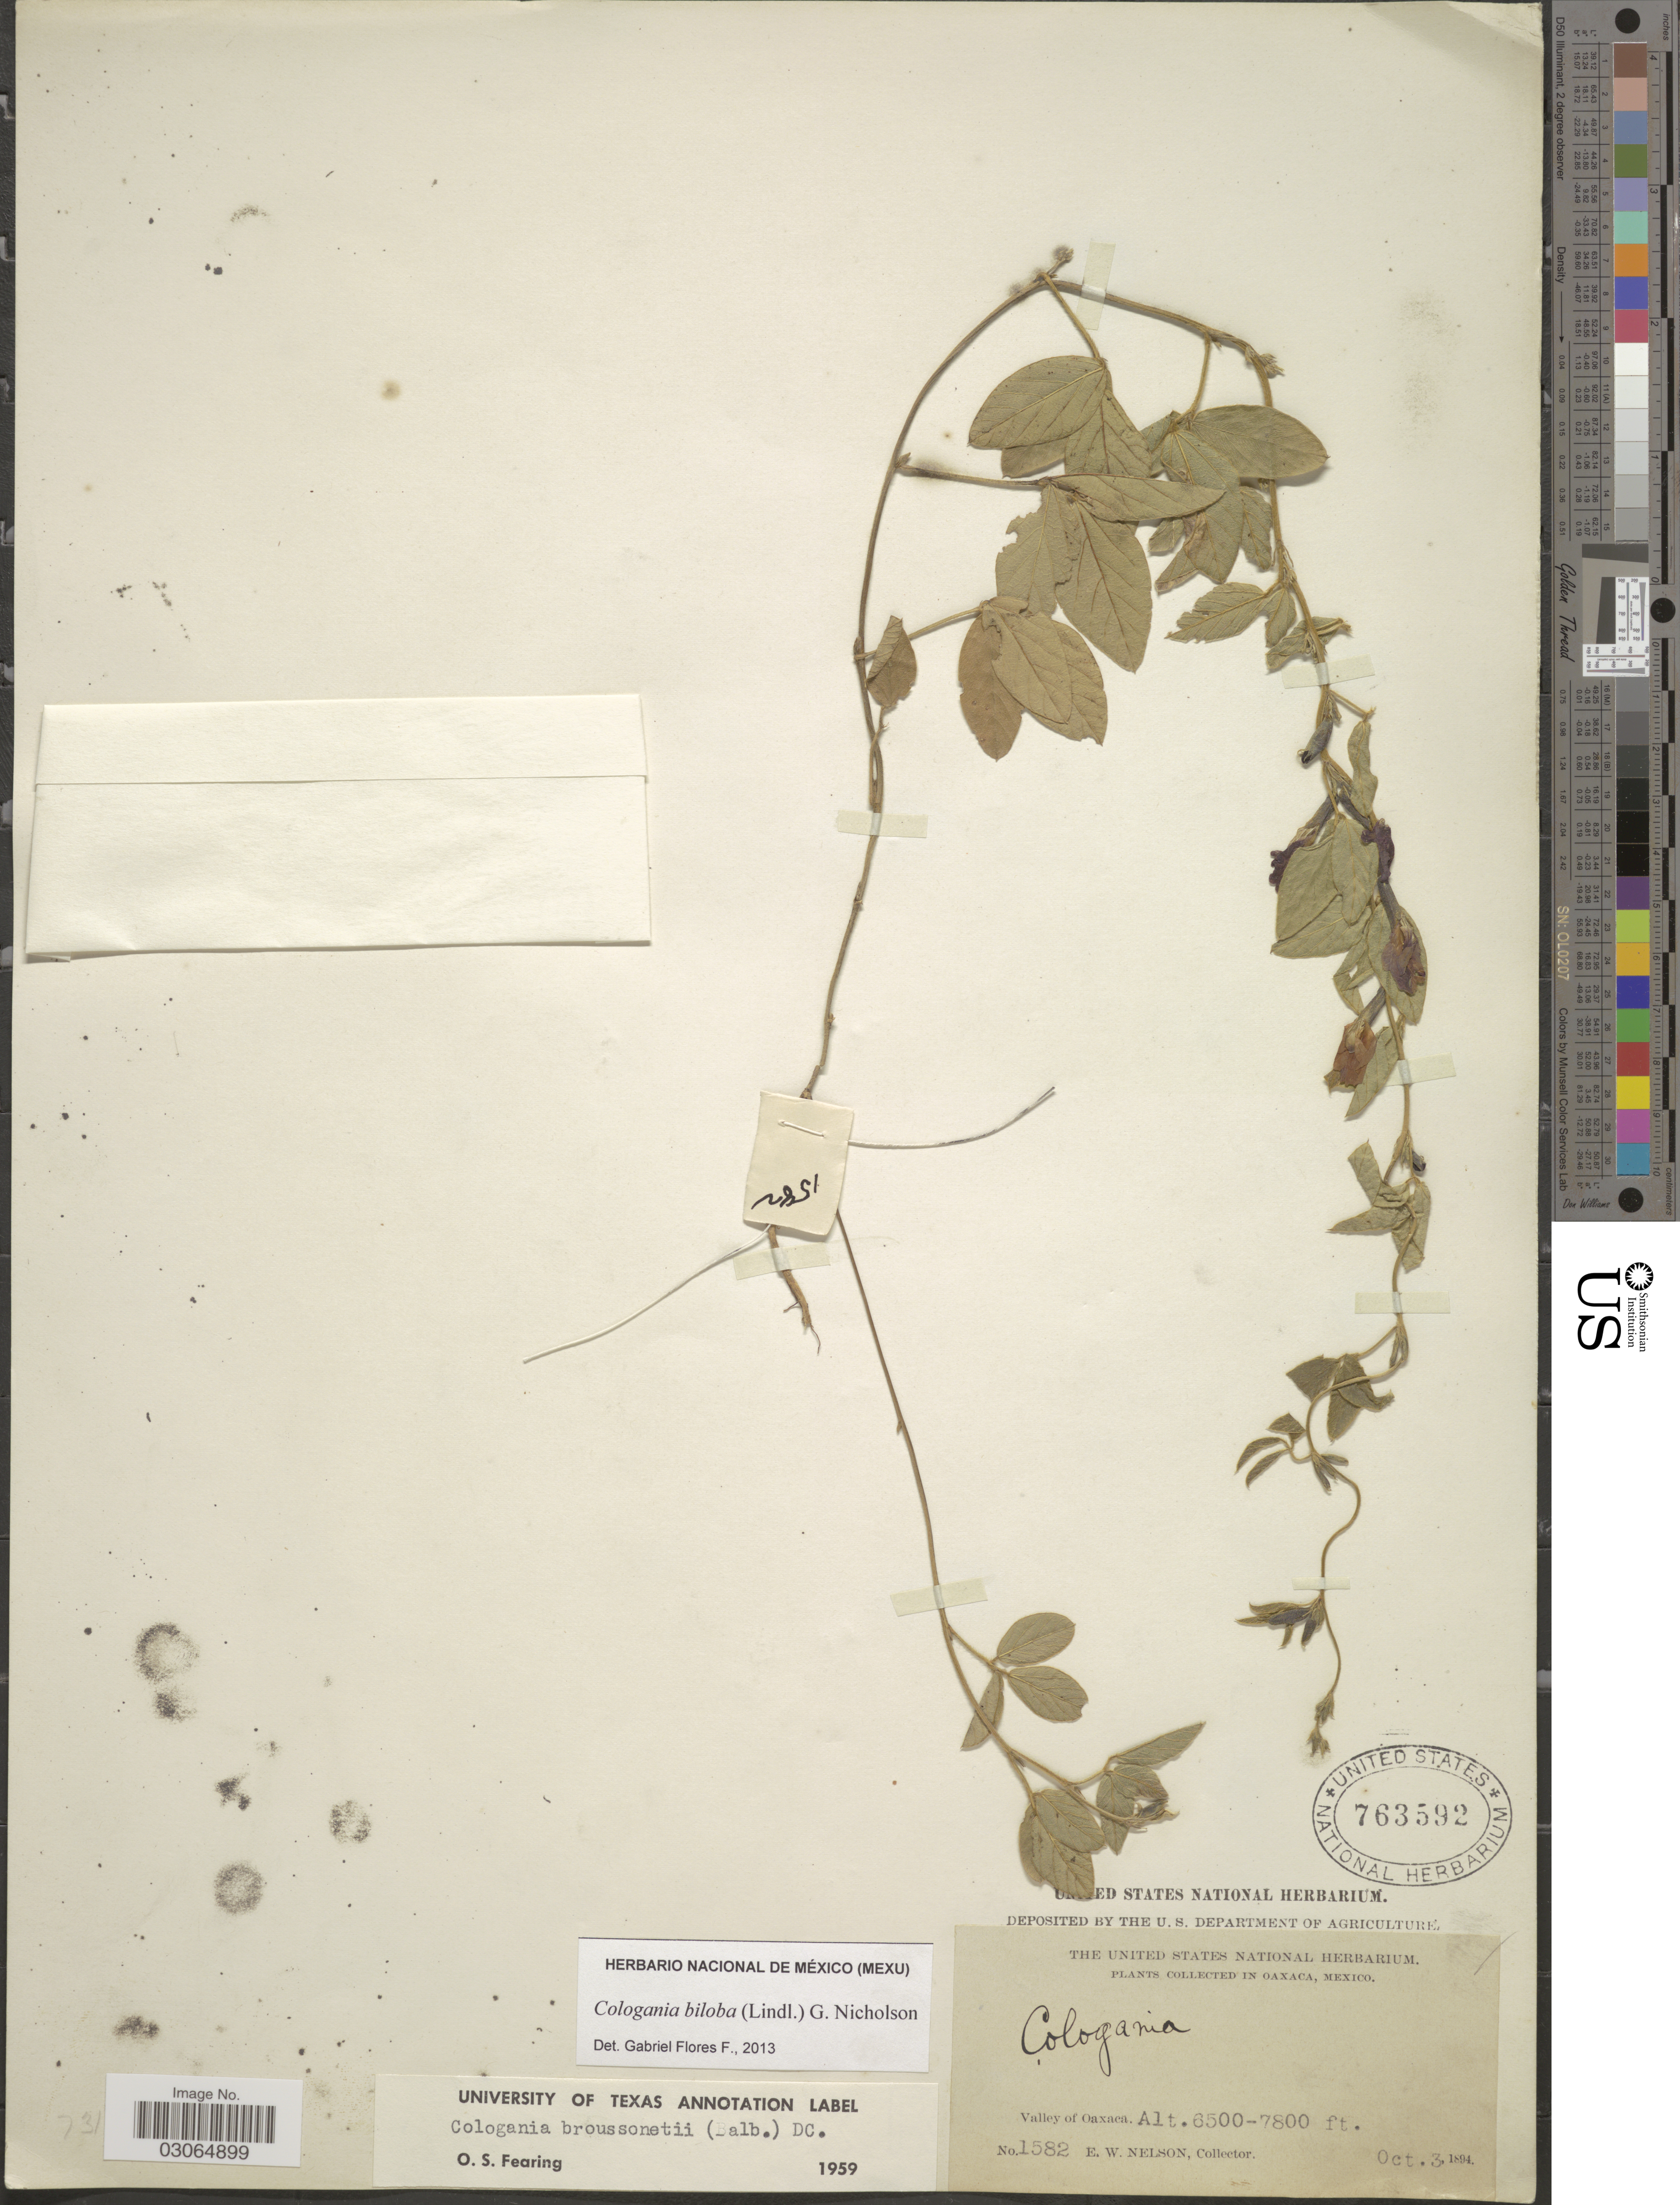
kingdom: Plantae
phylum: Tracheophyta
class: Magnoliopsida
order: Fabales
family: Fabaceae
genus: Cologania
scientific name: Cologania biloba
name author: (Lindl.) G. Nicholson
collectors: E. W. Nelson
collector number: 1582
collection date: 1894-10-03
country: Mexico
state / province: Oaxaca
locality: Valley of Oaxaca.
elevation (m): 1981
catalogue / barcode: US 763592